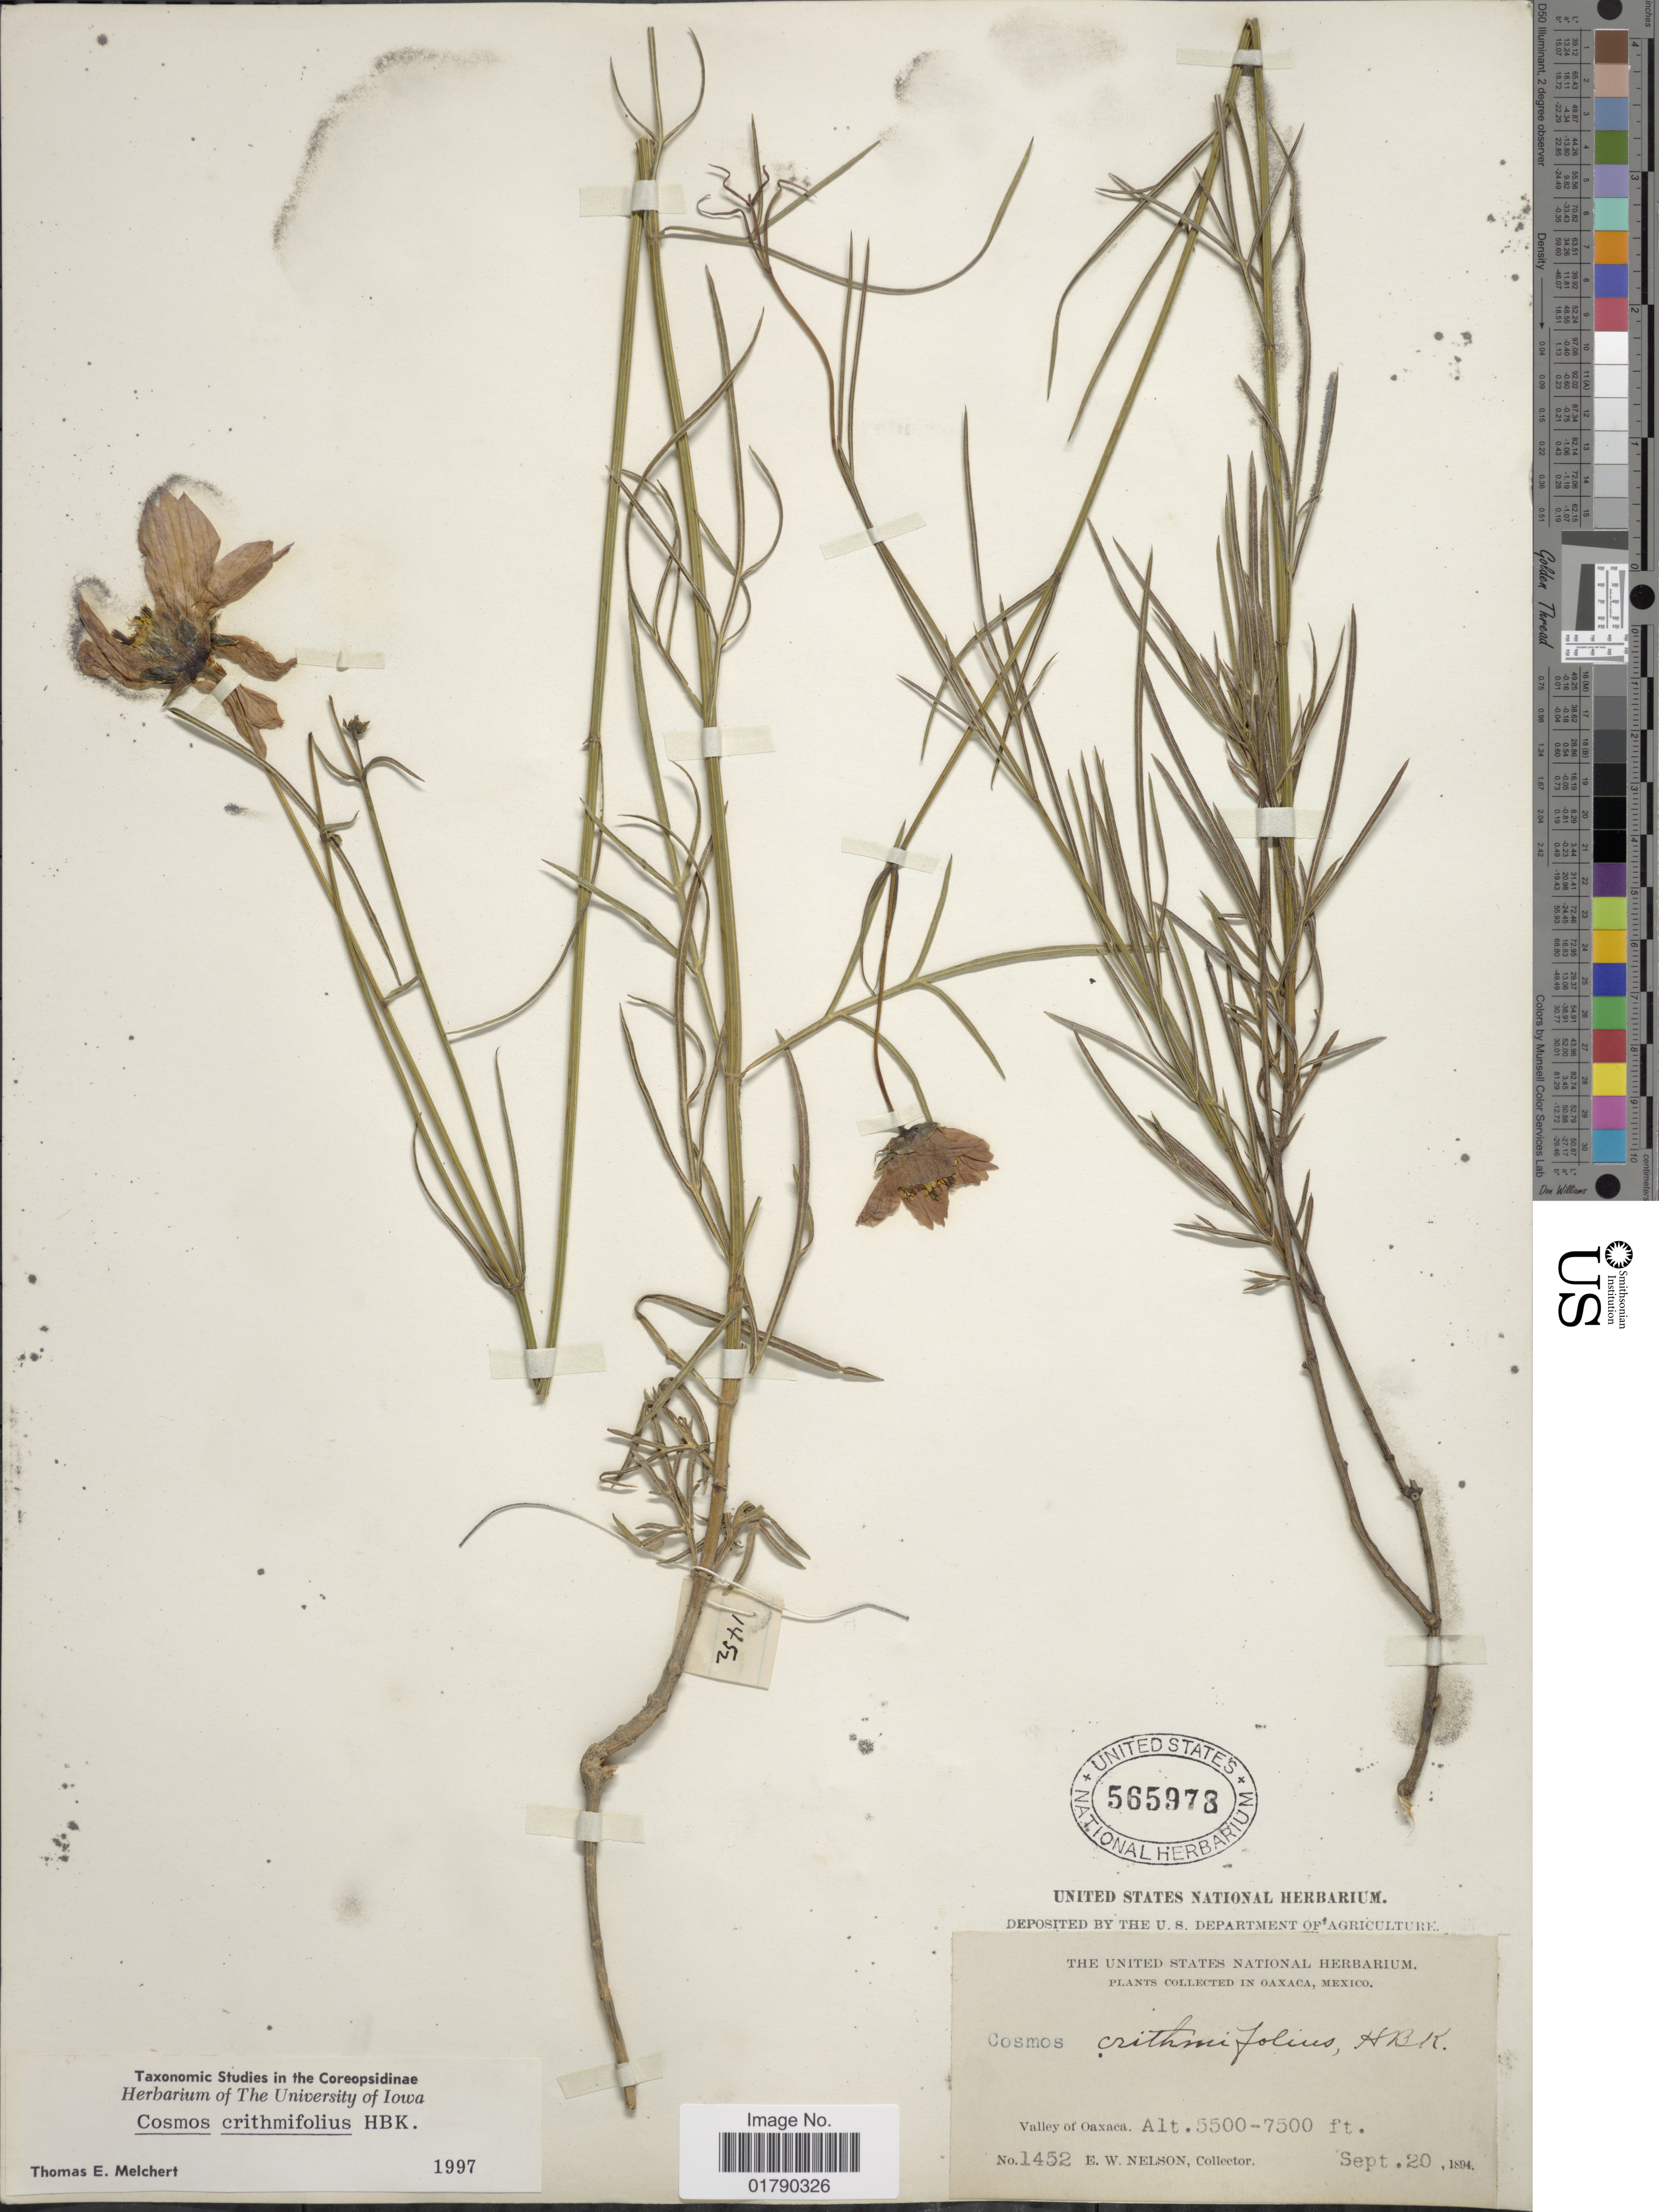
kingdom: Plantae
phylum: Tracheophyta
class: Magnoliopsida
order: Asterales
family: Asteraceae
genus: Cosmos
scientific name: Cosmos crithmifolius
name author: Kunth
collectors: E. W. Nelson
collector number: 1452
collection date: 1894-09-20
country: Mexico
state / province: Oaxaca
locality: Valley of Oaxaca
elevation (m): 1676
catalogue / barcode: US 565978